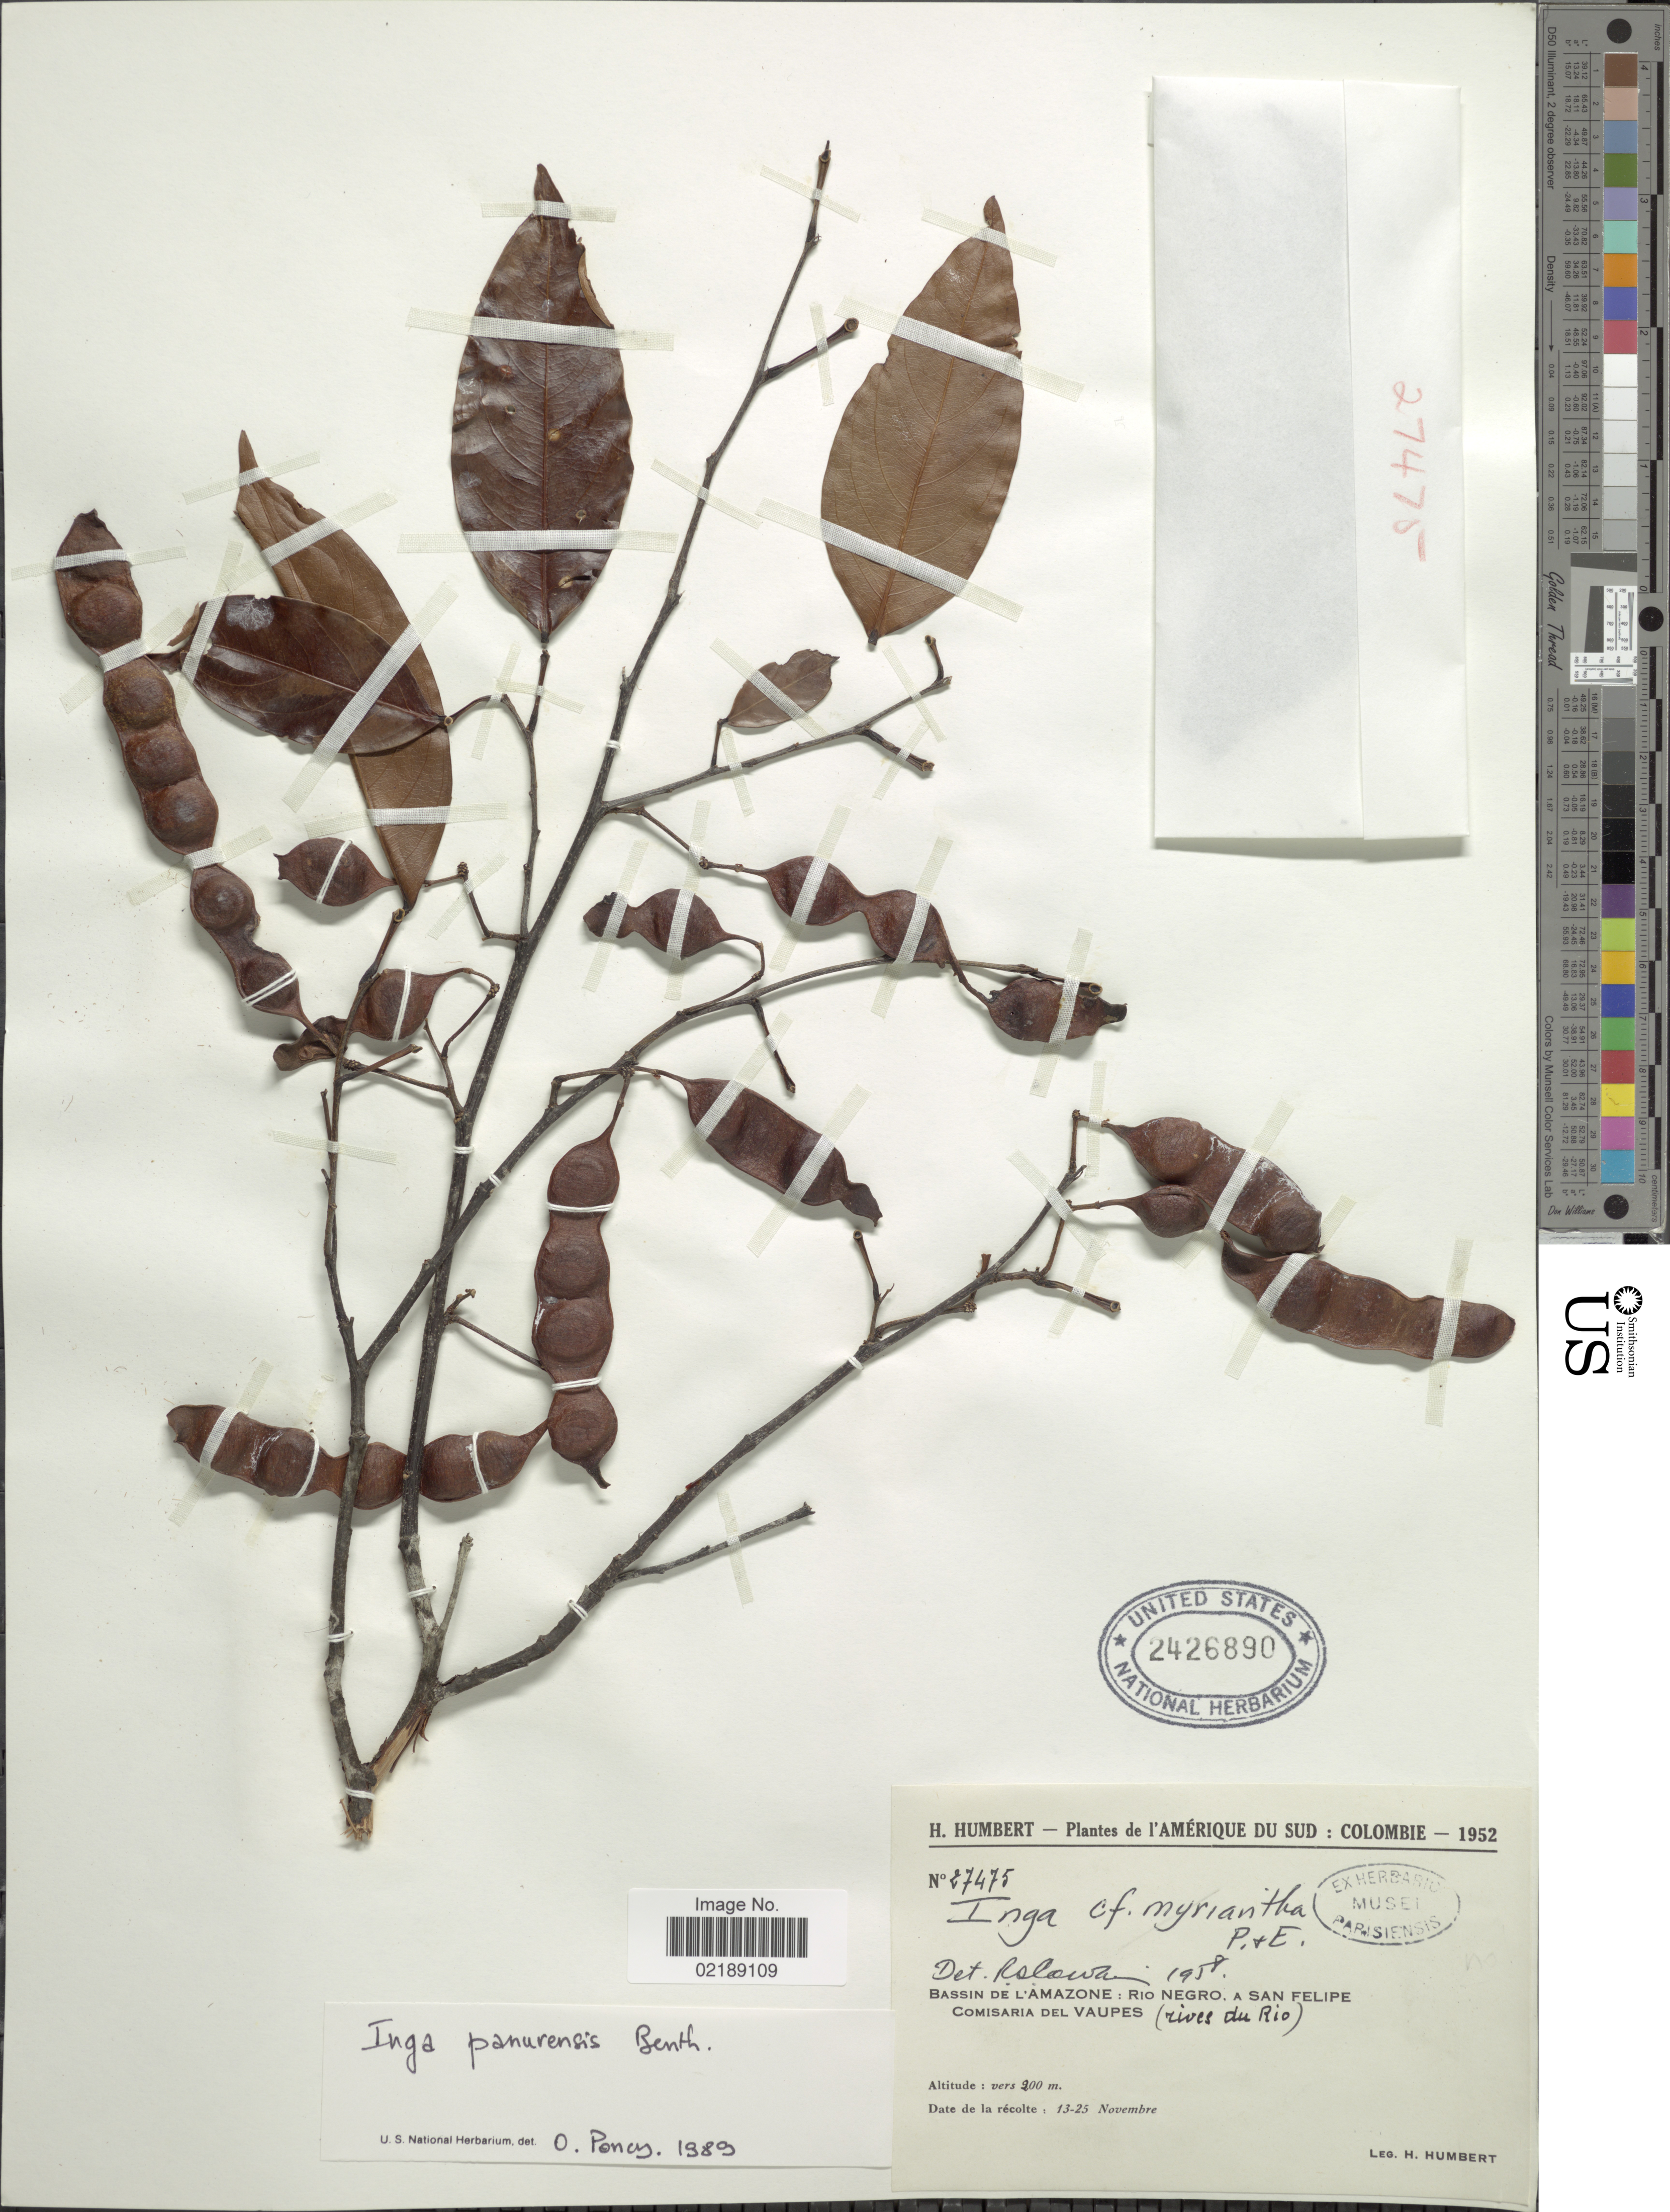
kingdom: Plantae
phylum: Tracheophyta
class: Magnoliopsida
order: Fabales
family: Fabaceae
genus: Inga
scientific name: Inga panurensis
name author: Spruce ex Benth.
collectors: H. Humbert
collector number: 27475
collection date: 1952-11-13/1952-11-25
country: Colombia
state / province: Vaupés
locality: Amerique du Sud, Bassin de l'Amazone, Rio Negro, a San Felipe, Comisaria del Vaupes (rives du Rio)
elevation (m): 200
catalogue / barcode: US 2426890